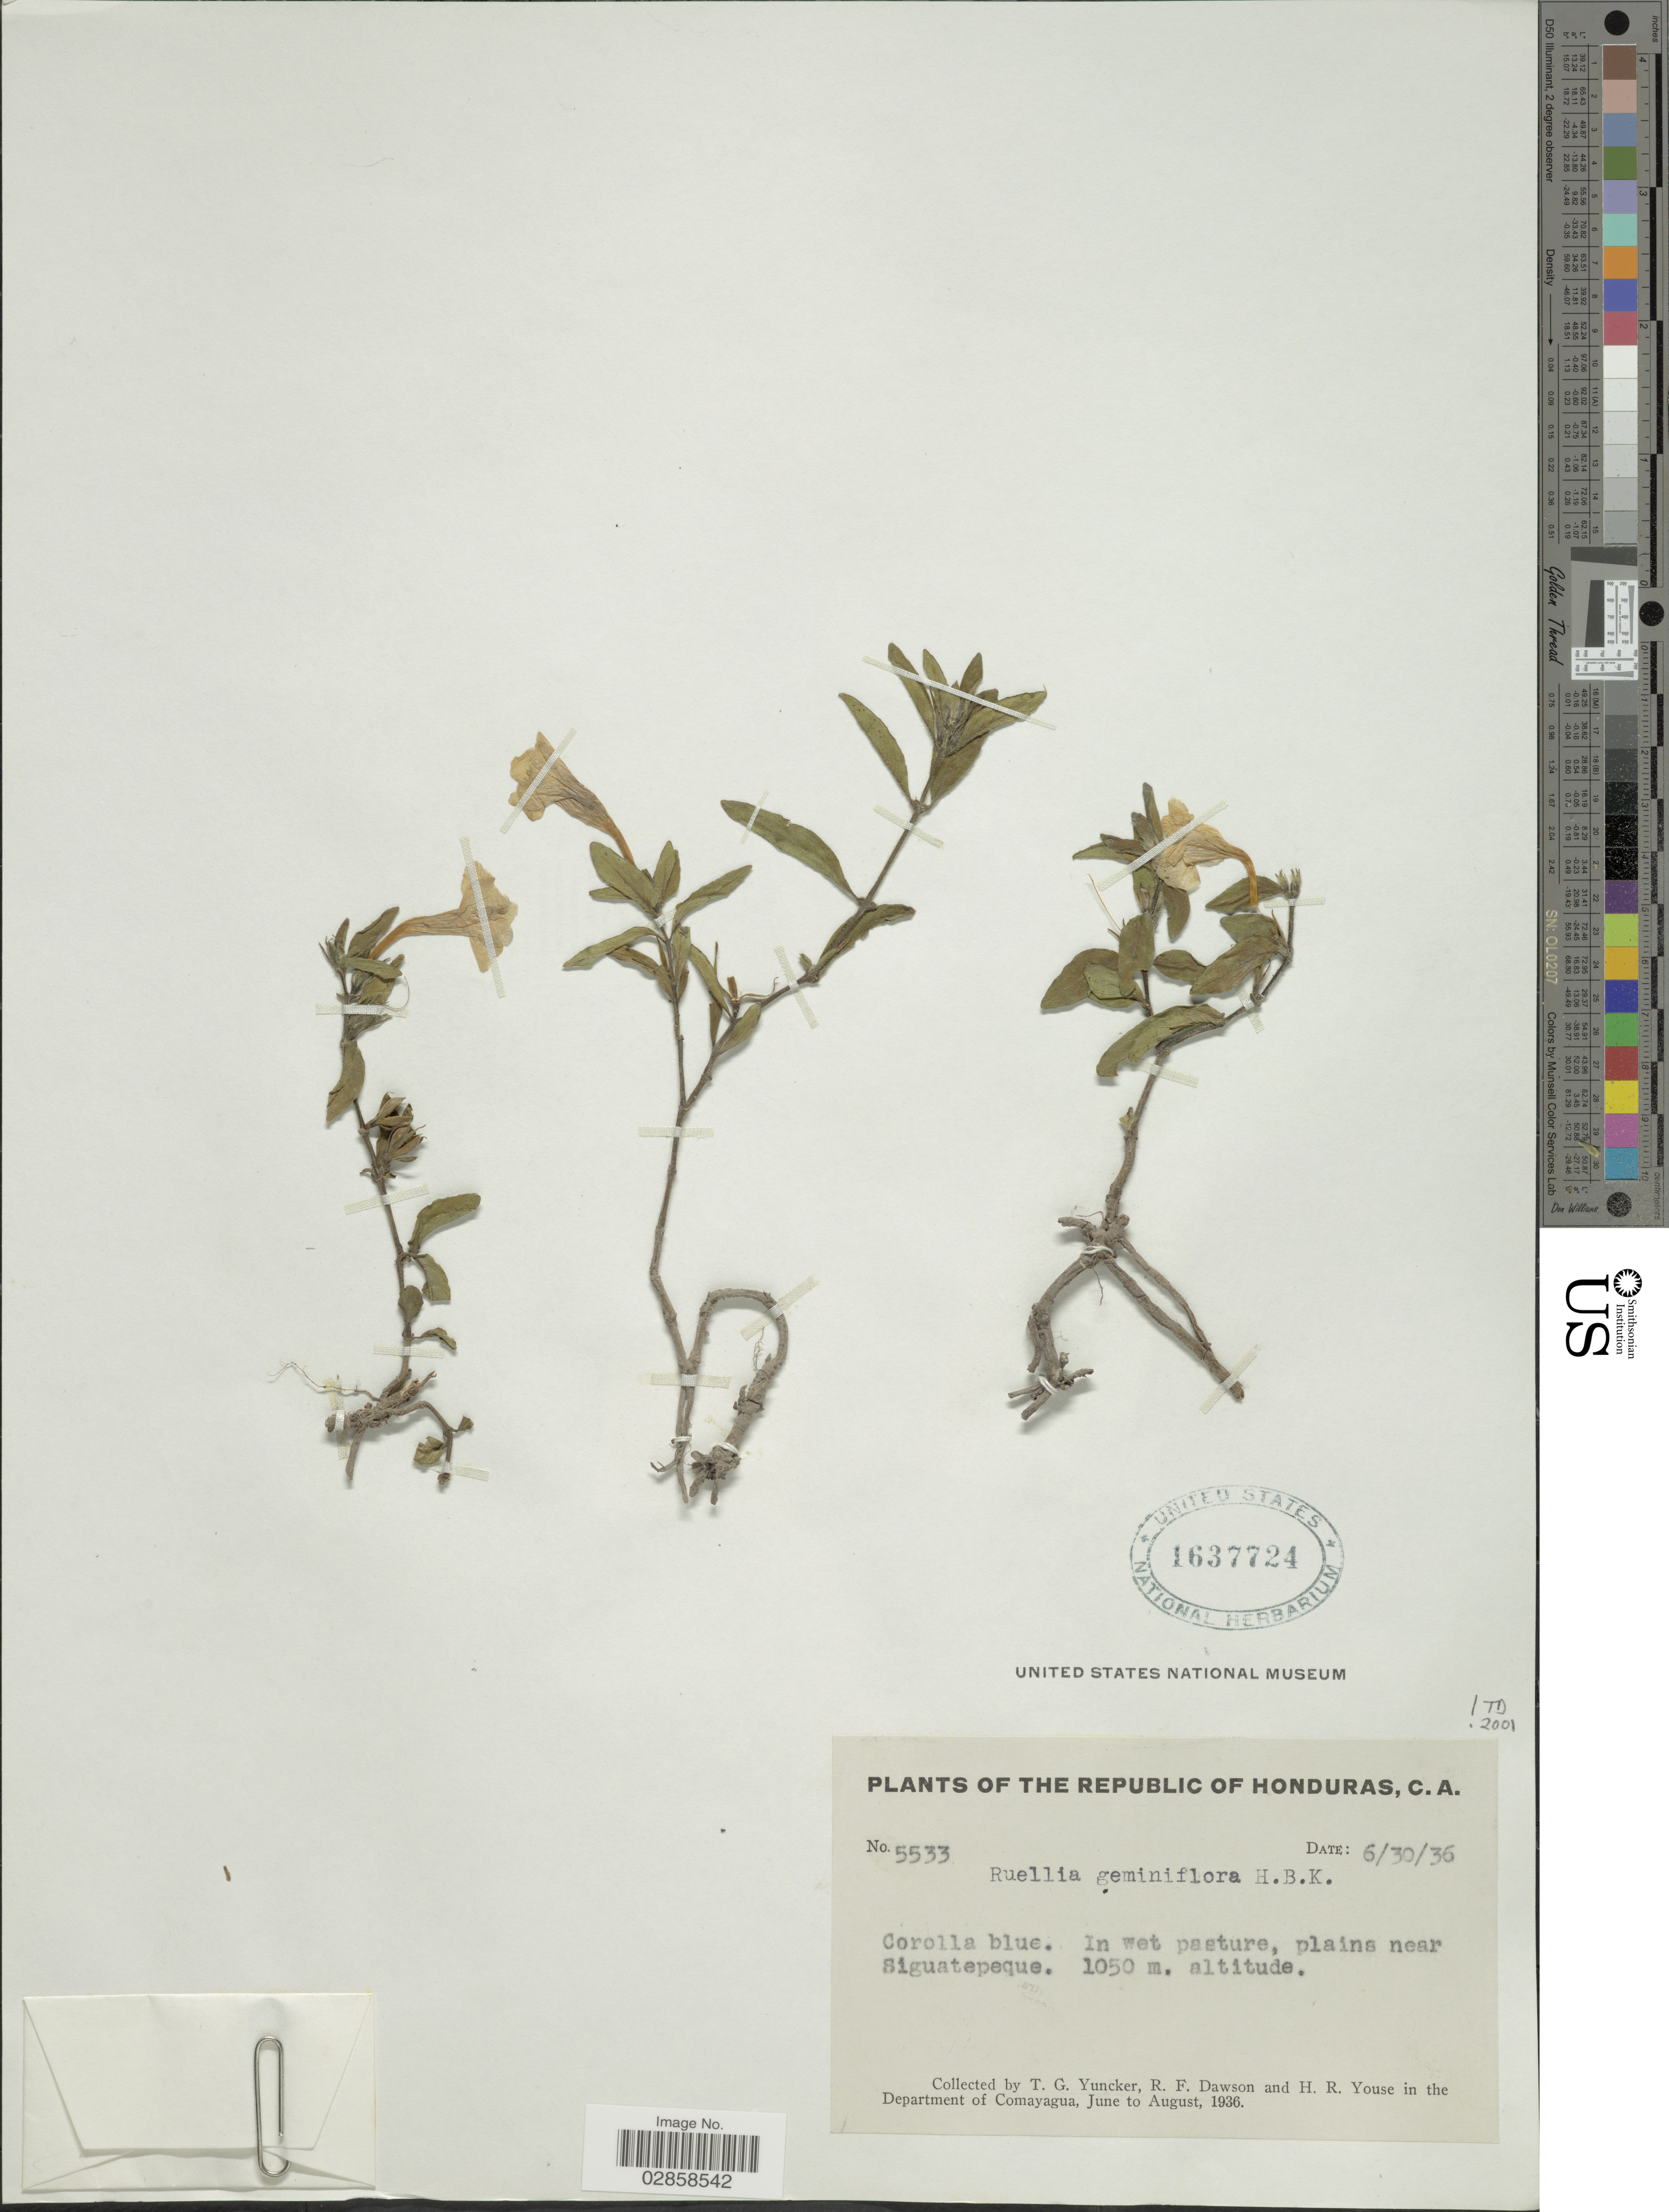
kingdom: Plantae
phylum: Tracheophyta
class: Magnoliopsida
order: Lamiales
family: Acanthaceae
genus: Ruellia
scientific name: Ruellia geminiflora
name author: Kunth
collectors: T. G. Yuncker, R. F. Dawson & H. Youse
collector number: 5533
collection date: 1936-06-30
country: Honduras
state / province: Comayagua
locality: The Republic of Honduras. Plains near Siguatepeque. Department of Comayagua.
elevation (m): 1050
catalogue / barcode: US 1637724